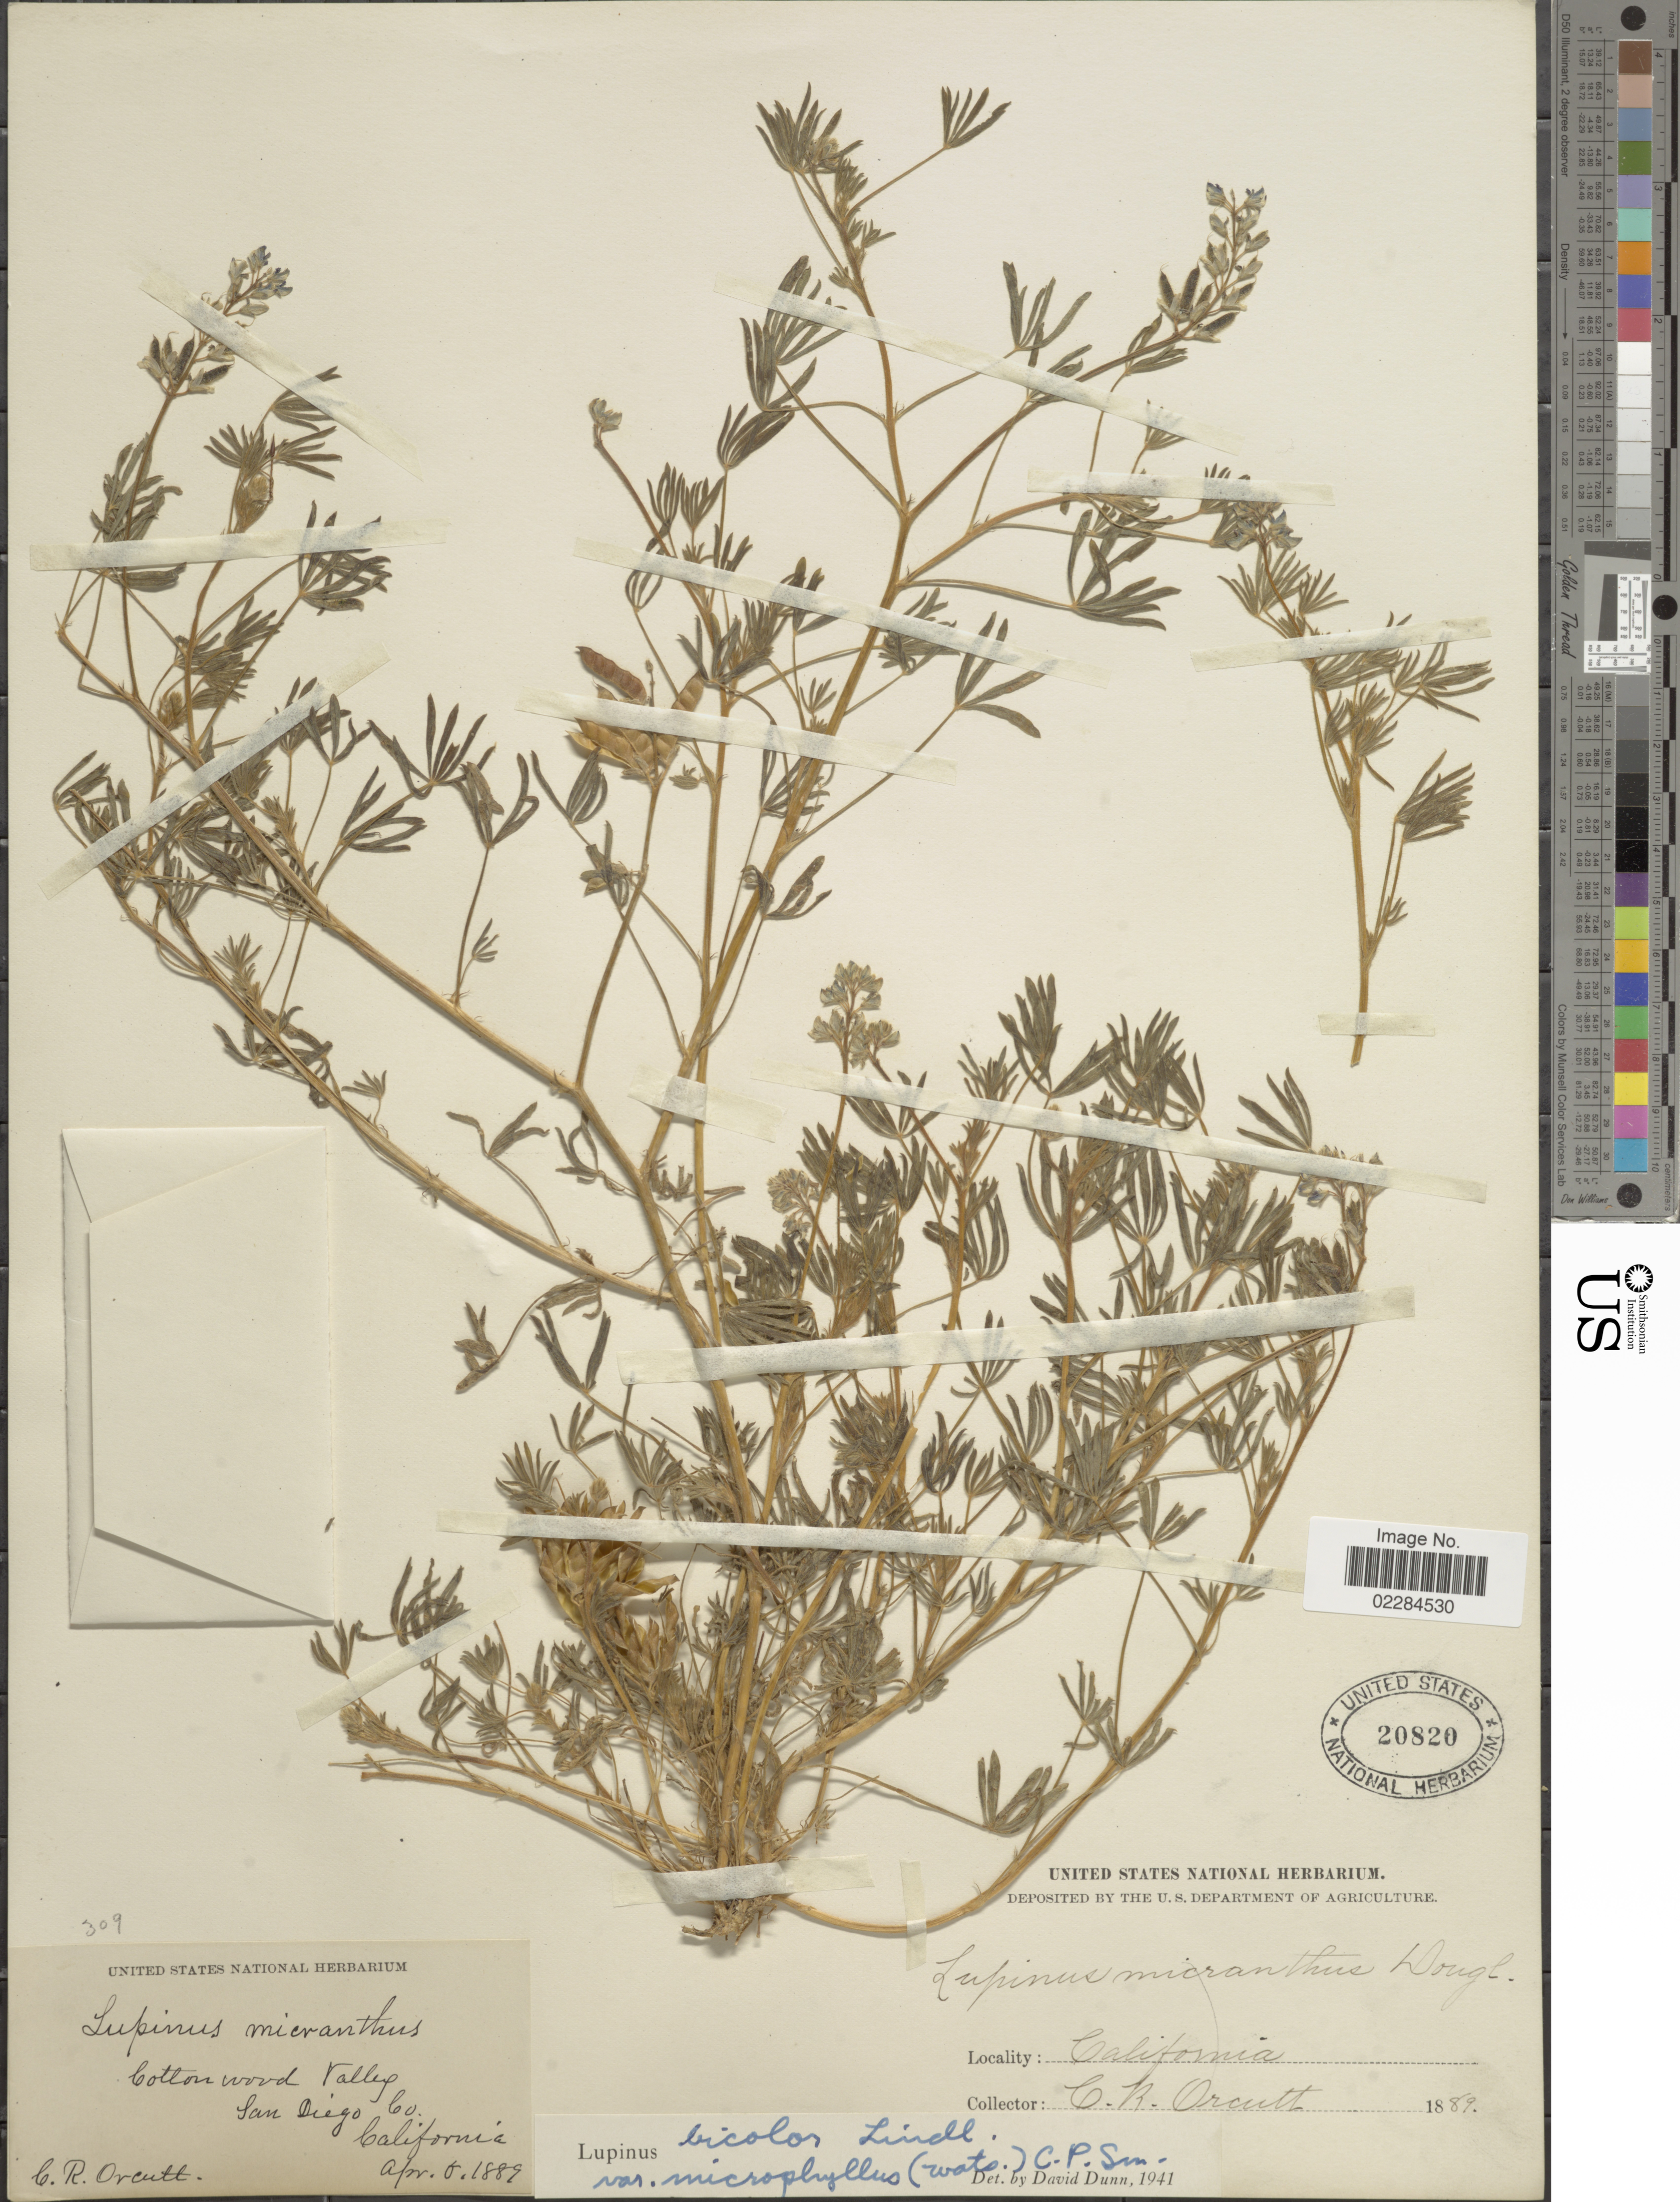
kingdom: Plantae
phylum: Tracheophyta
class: Magnoliopsida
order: Fabales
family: Fabaceae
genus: Lupinus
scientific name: Lupinus bicolor var. microphyllus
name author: Lindl.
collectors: C. R. Orcutt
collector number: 309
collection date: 1889-04-08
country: United States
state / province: California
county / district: San Diego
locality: Cotton wood Valleys. San Diego Co.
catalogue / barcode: US 20820